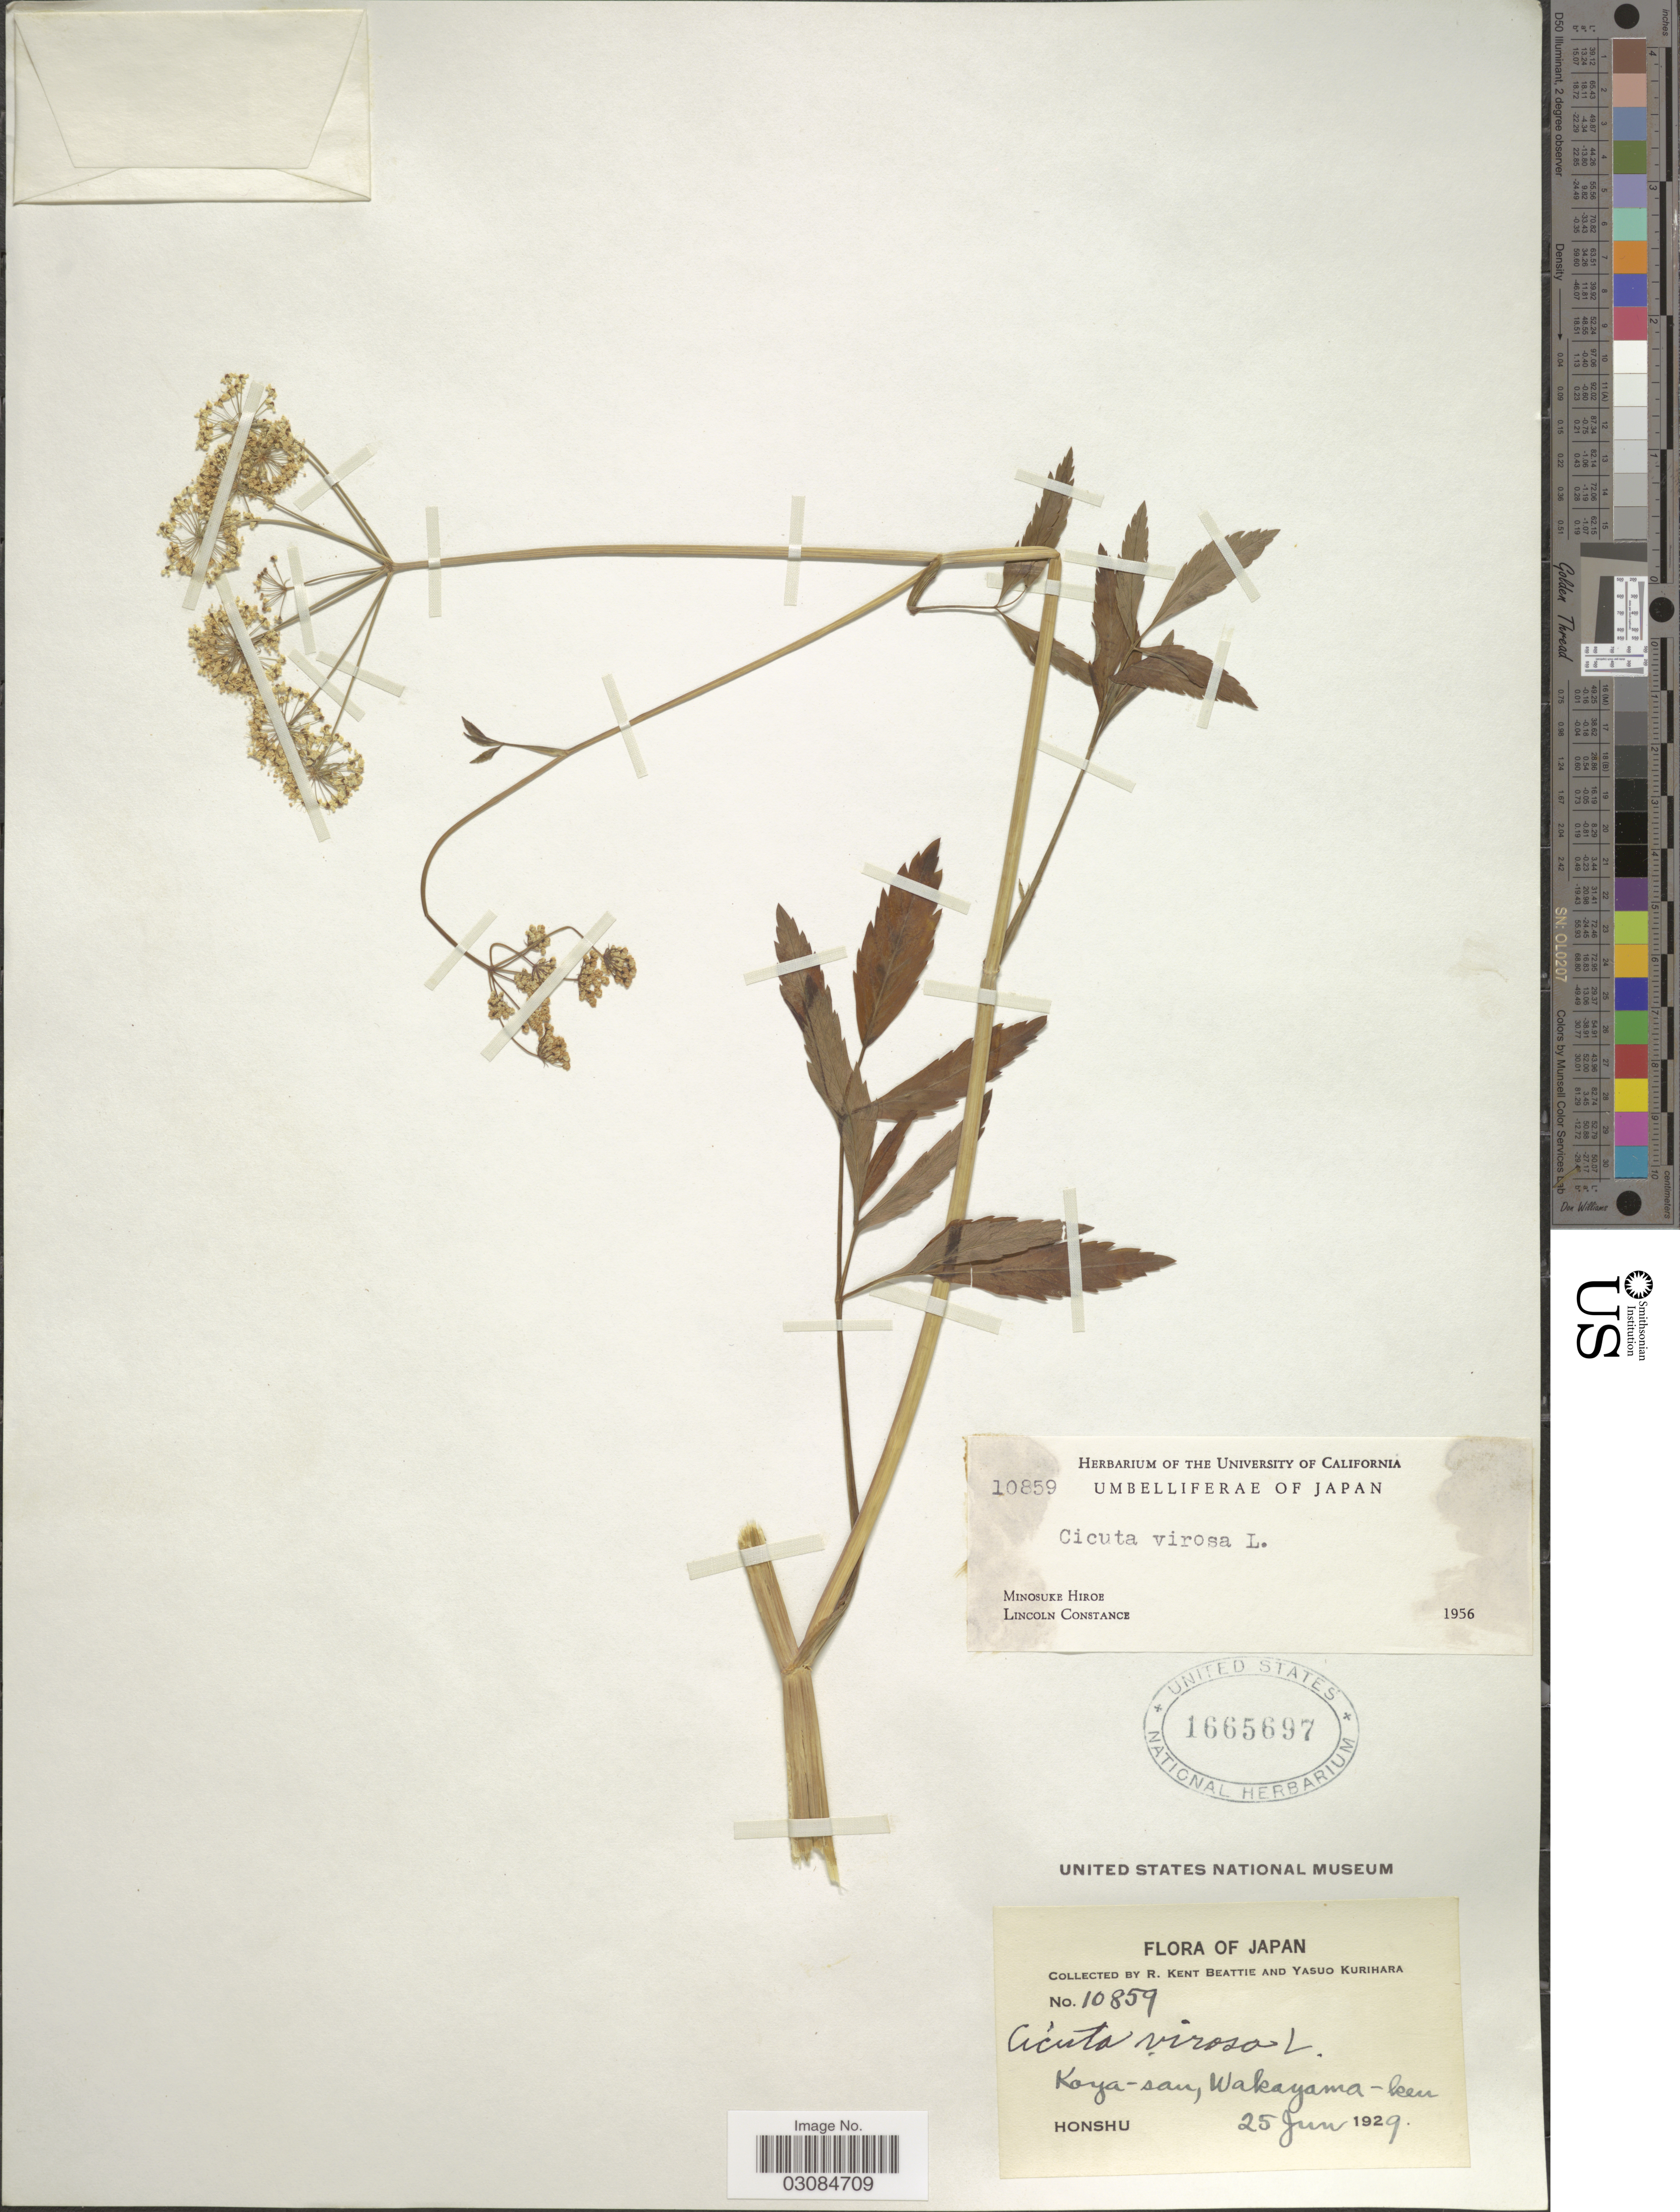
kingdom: Plantae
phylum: Tracheophyta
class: Magnoliopsida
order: Apiales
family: Apiaceae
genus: Cicuta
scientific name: Cicuta virosa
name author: L.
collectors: R. K. Beattie & Y. Kurihara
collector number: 10859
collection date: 1929-06-25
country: Japan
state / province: Wakayama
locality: Koya-san, Wakayama-ken. Honshu.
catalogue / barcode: US 1665697